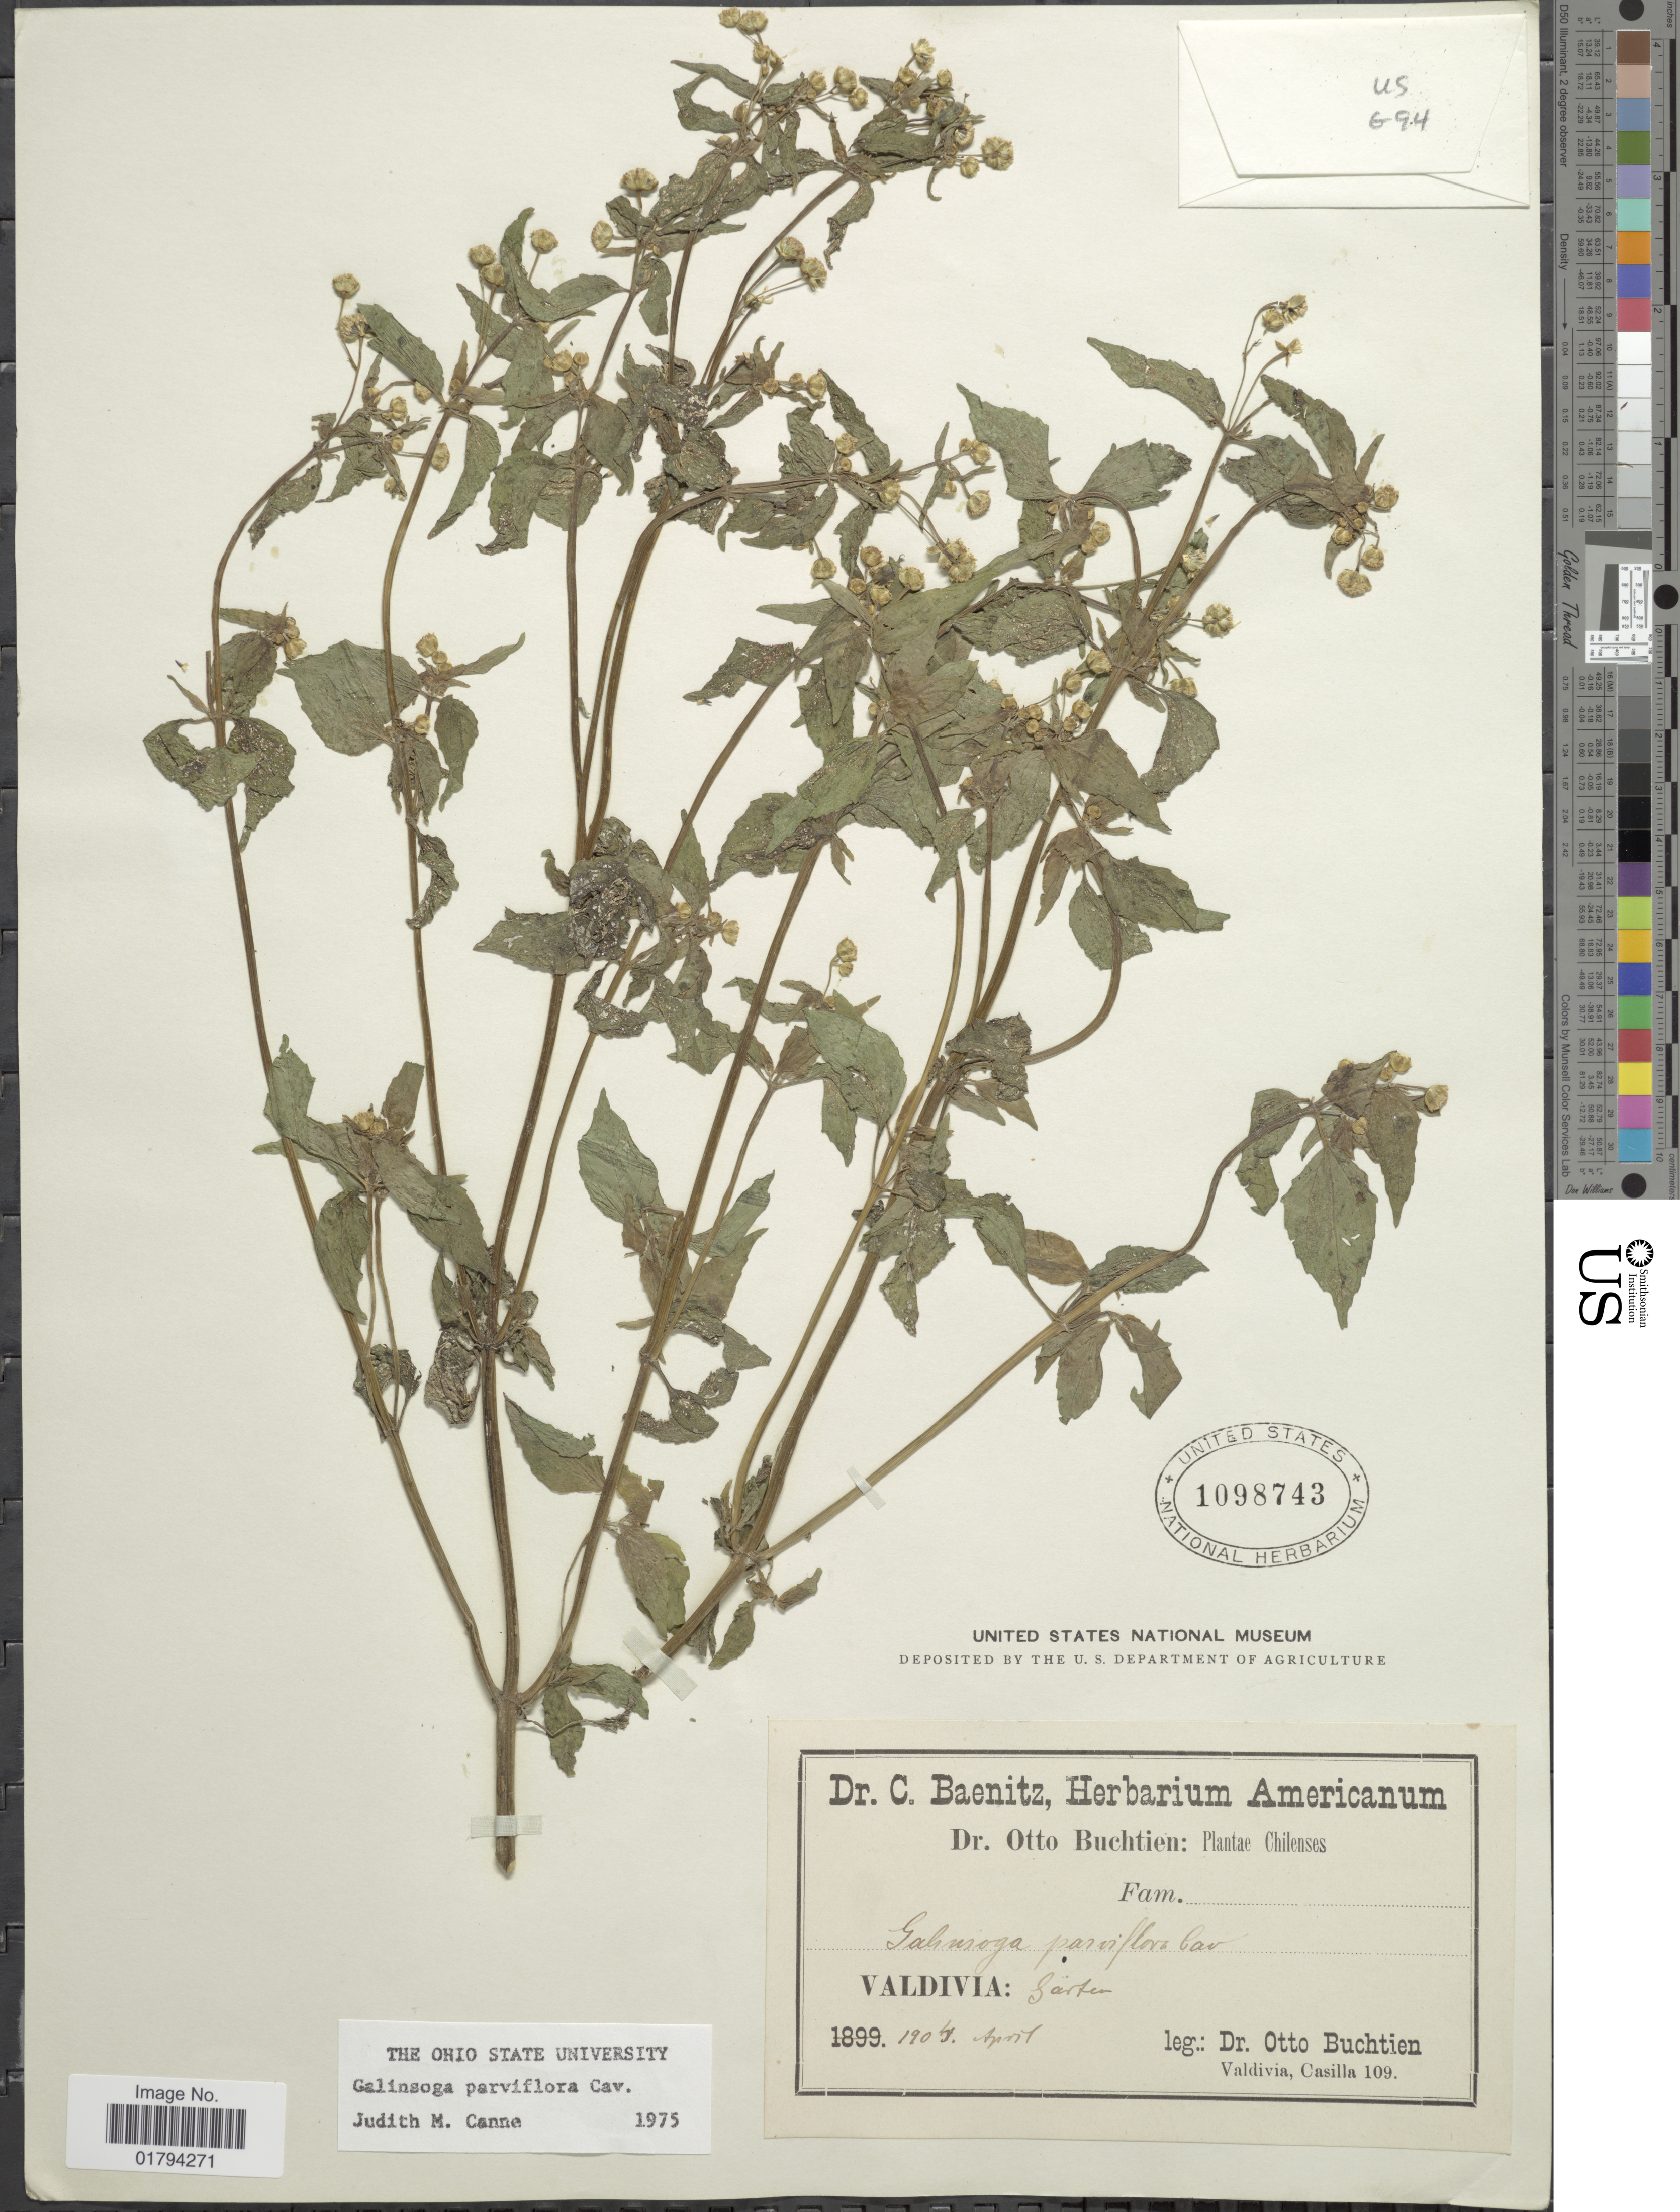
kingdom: Plantae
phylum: Tracheophyta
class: Magnoliopsida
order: Asterales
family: Asteraceae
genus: Galinsoga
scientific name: Galinsoga parviflora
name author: Cav.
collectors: O. Buchtien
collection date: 1904-04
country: Chile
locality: Valdivia: Garteu.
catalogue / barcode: US 1098743